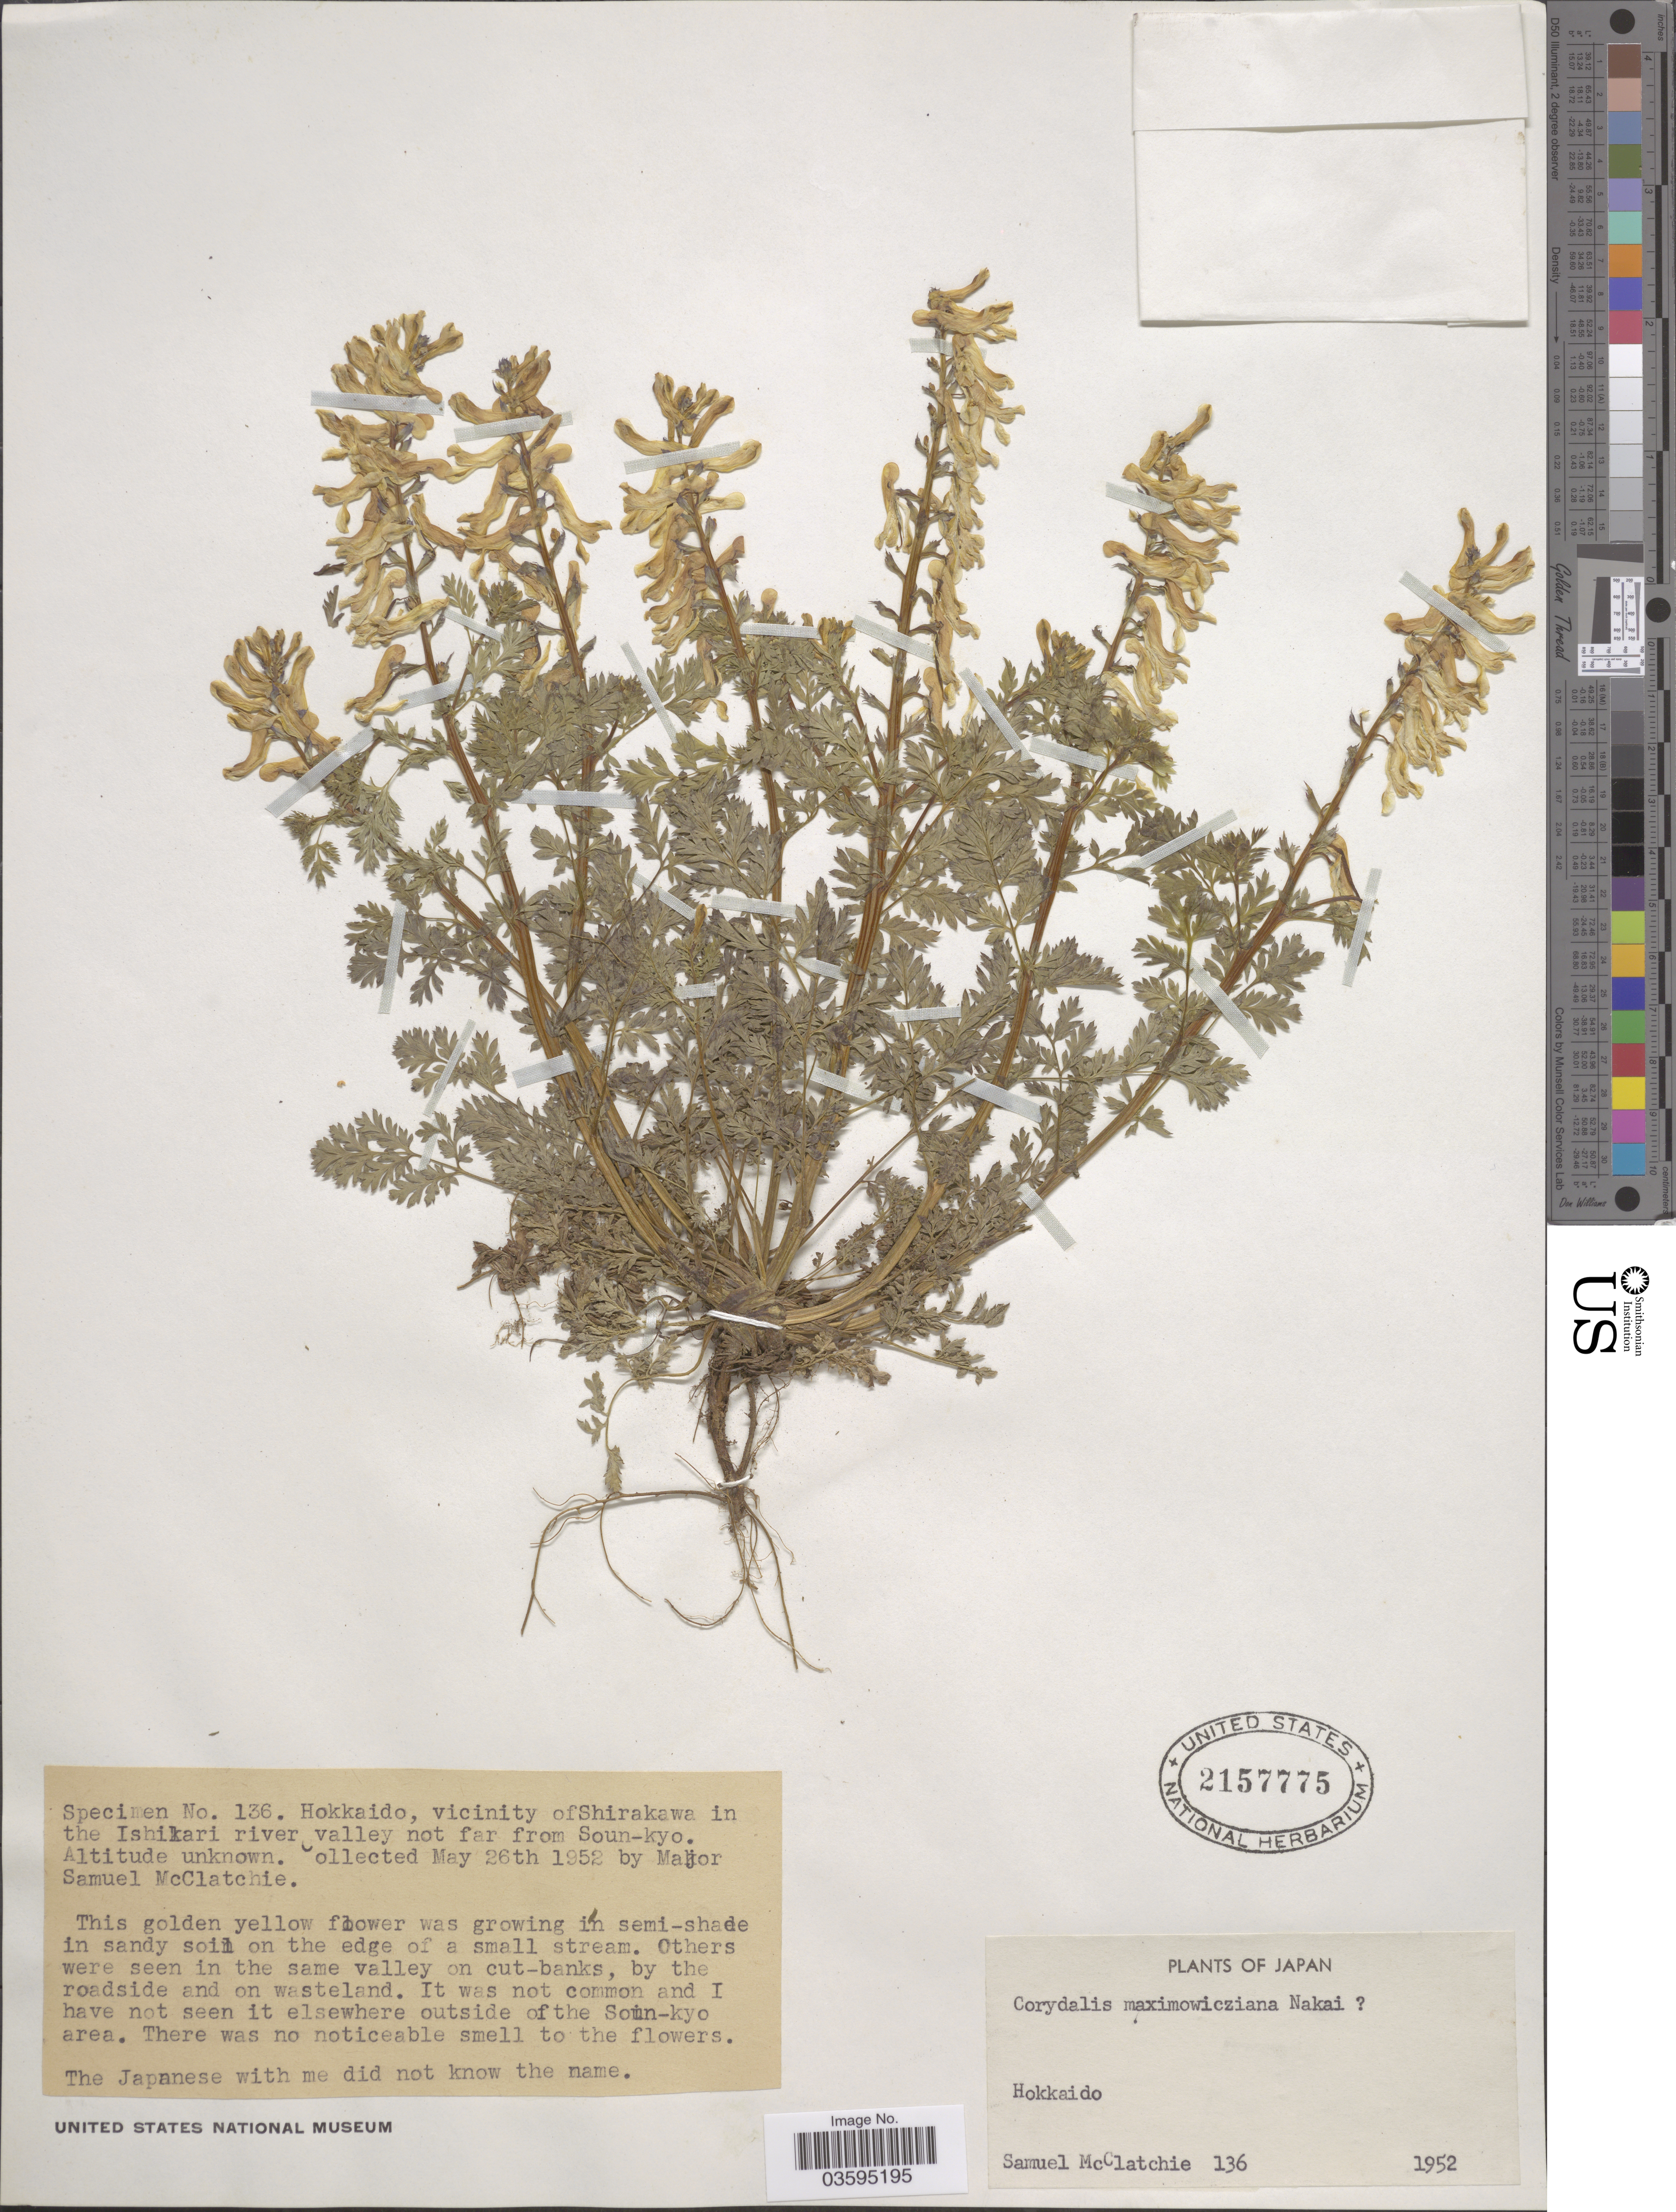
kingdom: Plantae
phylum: Tracheophyta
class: Magnoliopsida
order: Ranunculales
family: Papaveraceae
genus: Corydalis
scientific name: Corydalis maximowicziana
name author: Nakai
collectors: S. McClatchie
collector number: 136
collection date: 1952-05-26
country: Japan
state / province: Hokkaidō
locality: Vicinity of Shirakawa in the Ishikari river valley not far from Soun-kyo.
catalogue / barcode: US 2157775